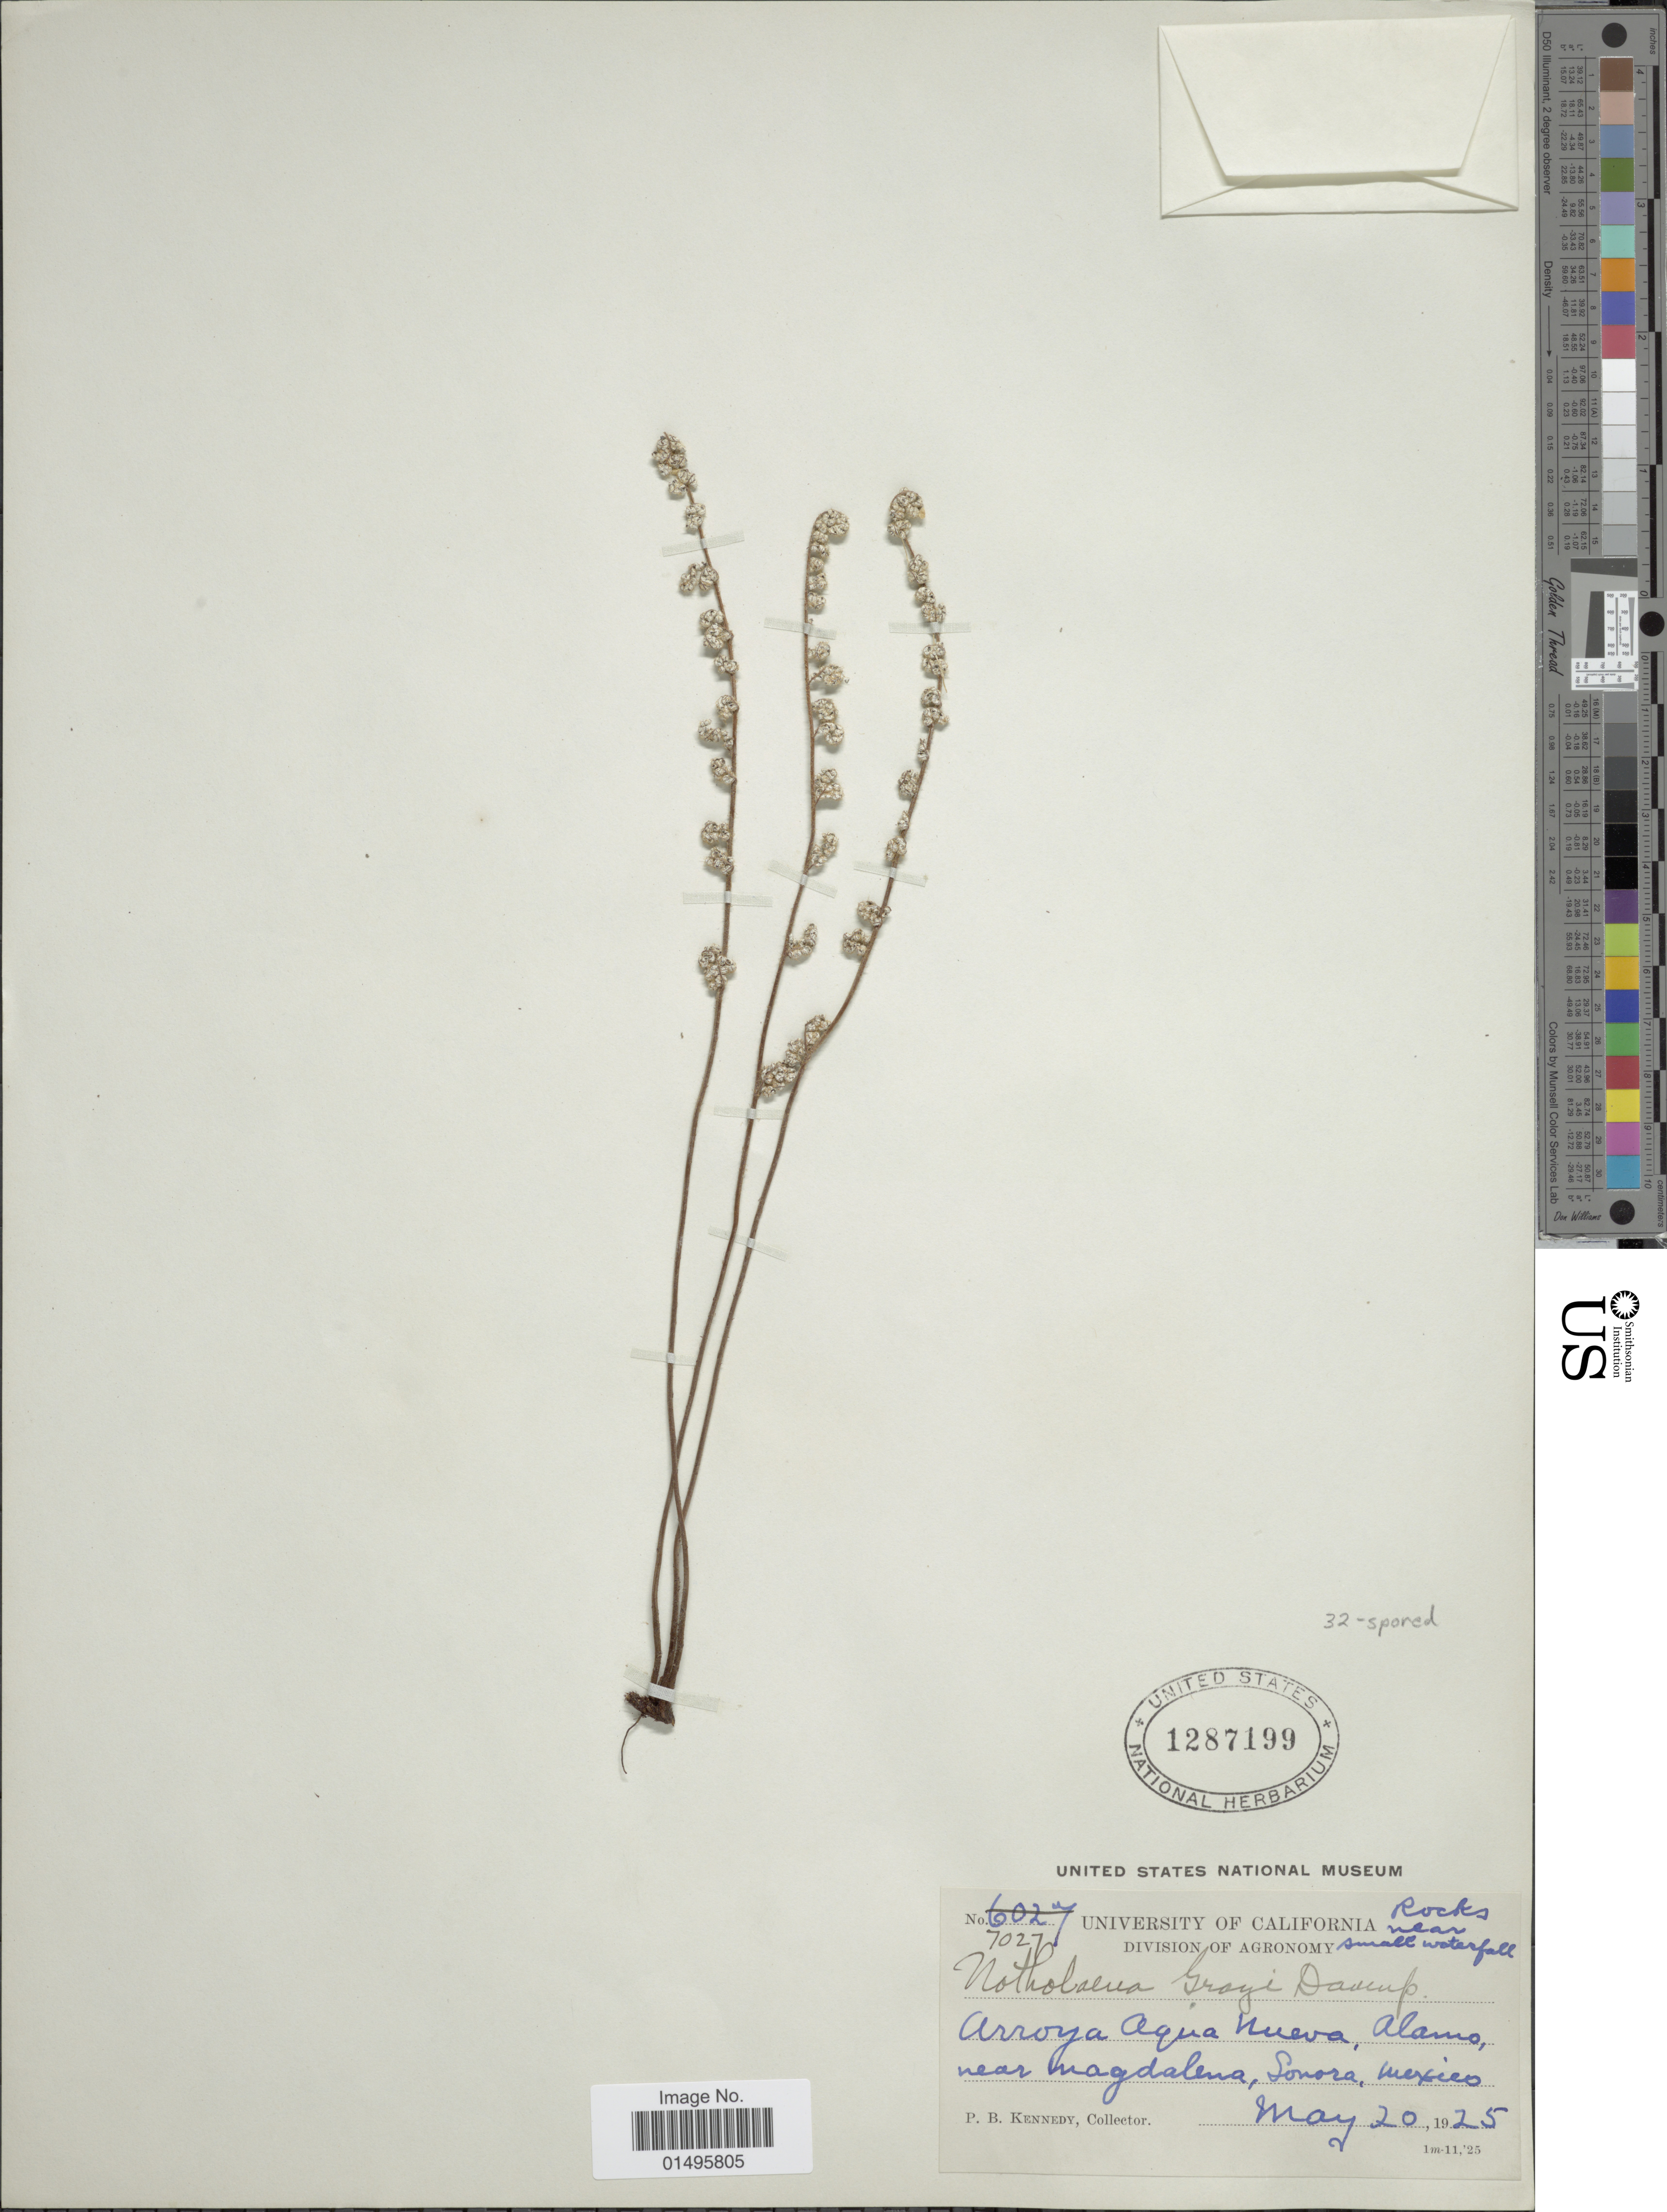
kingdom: Plantae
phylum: Tracheophyta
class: Polypodiopsida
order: Polypodiales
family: Pteridaceae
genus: Notholaena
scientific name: Notholaena grayi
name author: Davenp.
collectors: P. B. Kennedy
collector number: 7027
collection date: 1925-05-20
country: Mexico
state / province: Sonora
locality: Mexico, Arroya Aqua Nueva, Alamos near Magdalena.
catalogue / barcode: US 1287199